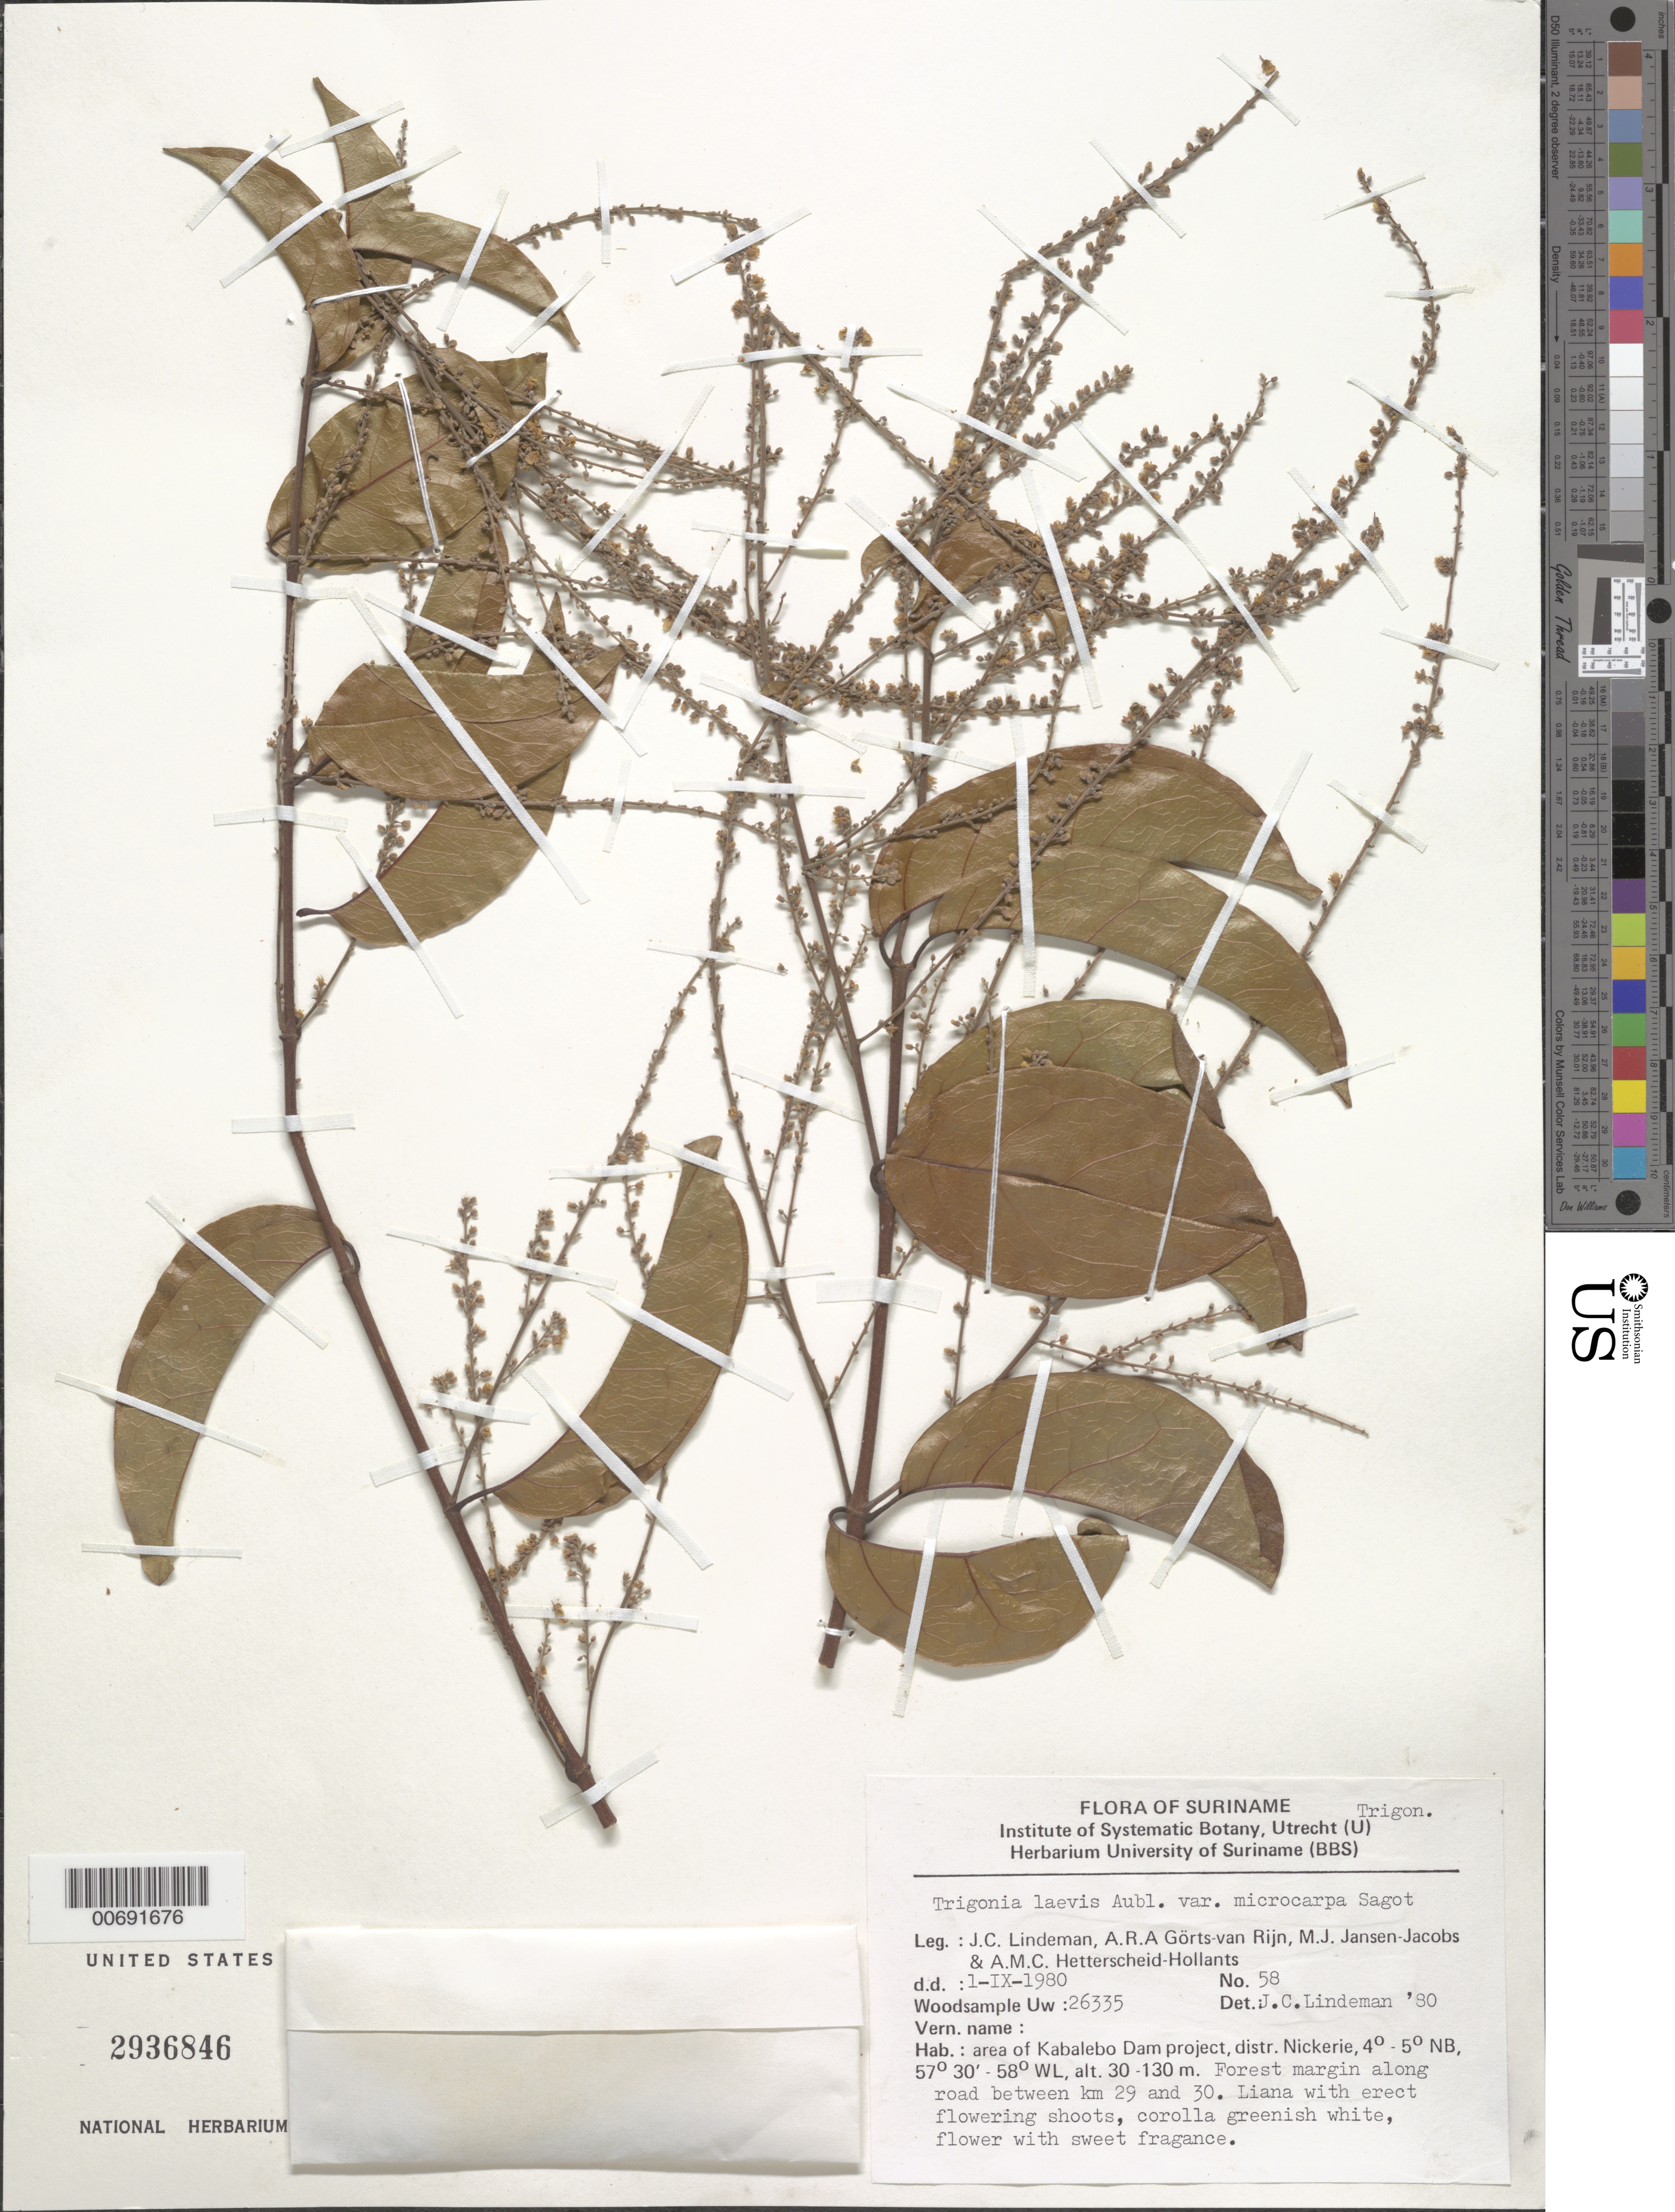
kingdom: Plantae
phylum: Tracheophyta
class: Magnoliopsida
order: Malpighiales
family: Trigoniaceae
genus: Trigonia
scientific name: Trigonia laevis var. microcarpa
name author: (Sagot ex Warm.) Sagot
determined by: Lindeman, J. C.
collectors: J. C. Lindeman, A. .R. A. Görts-van Rijn, M. J. Jansen-Jacobs & A. Hetterscheid-Hollants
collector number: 80 58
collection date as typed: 1-Sep-80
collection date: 1980-09-01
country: Suriname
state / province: Nickerie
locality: Kabalebo Dam project area, km 29-30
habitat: Forest margin along road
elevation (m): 30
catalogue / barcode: US 2936846